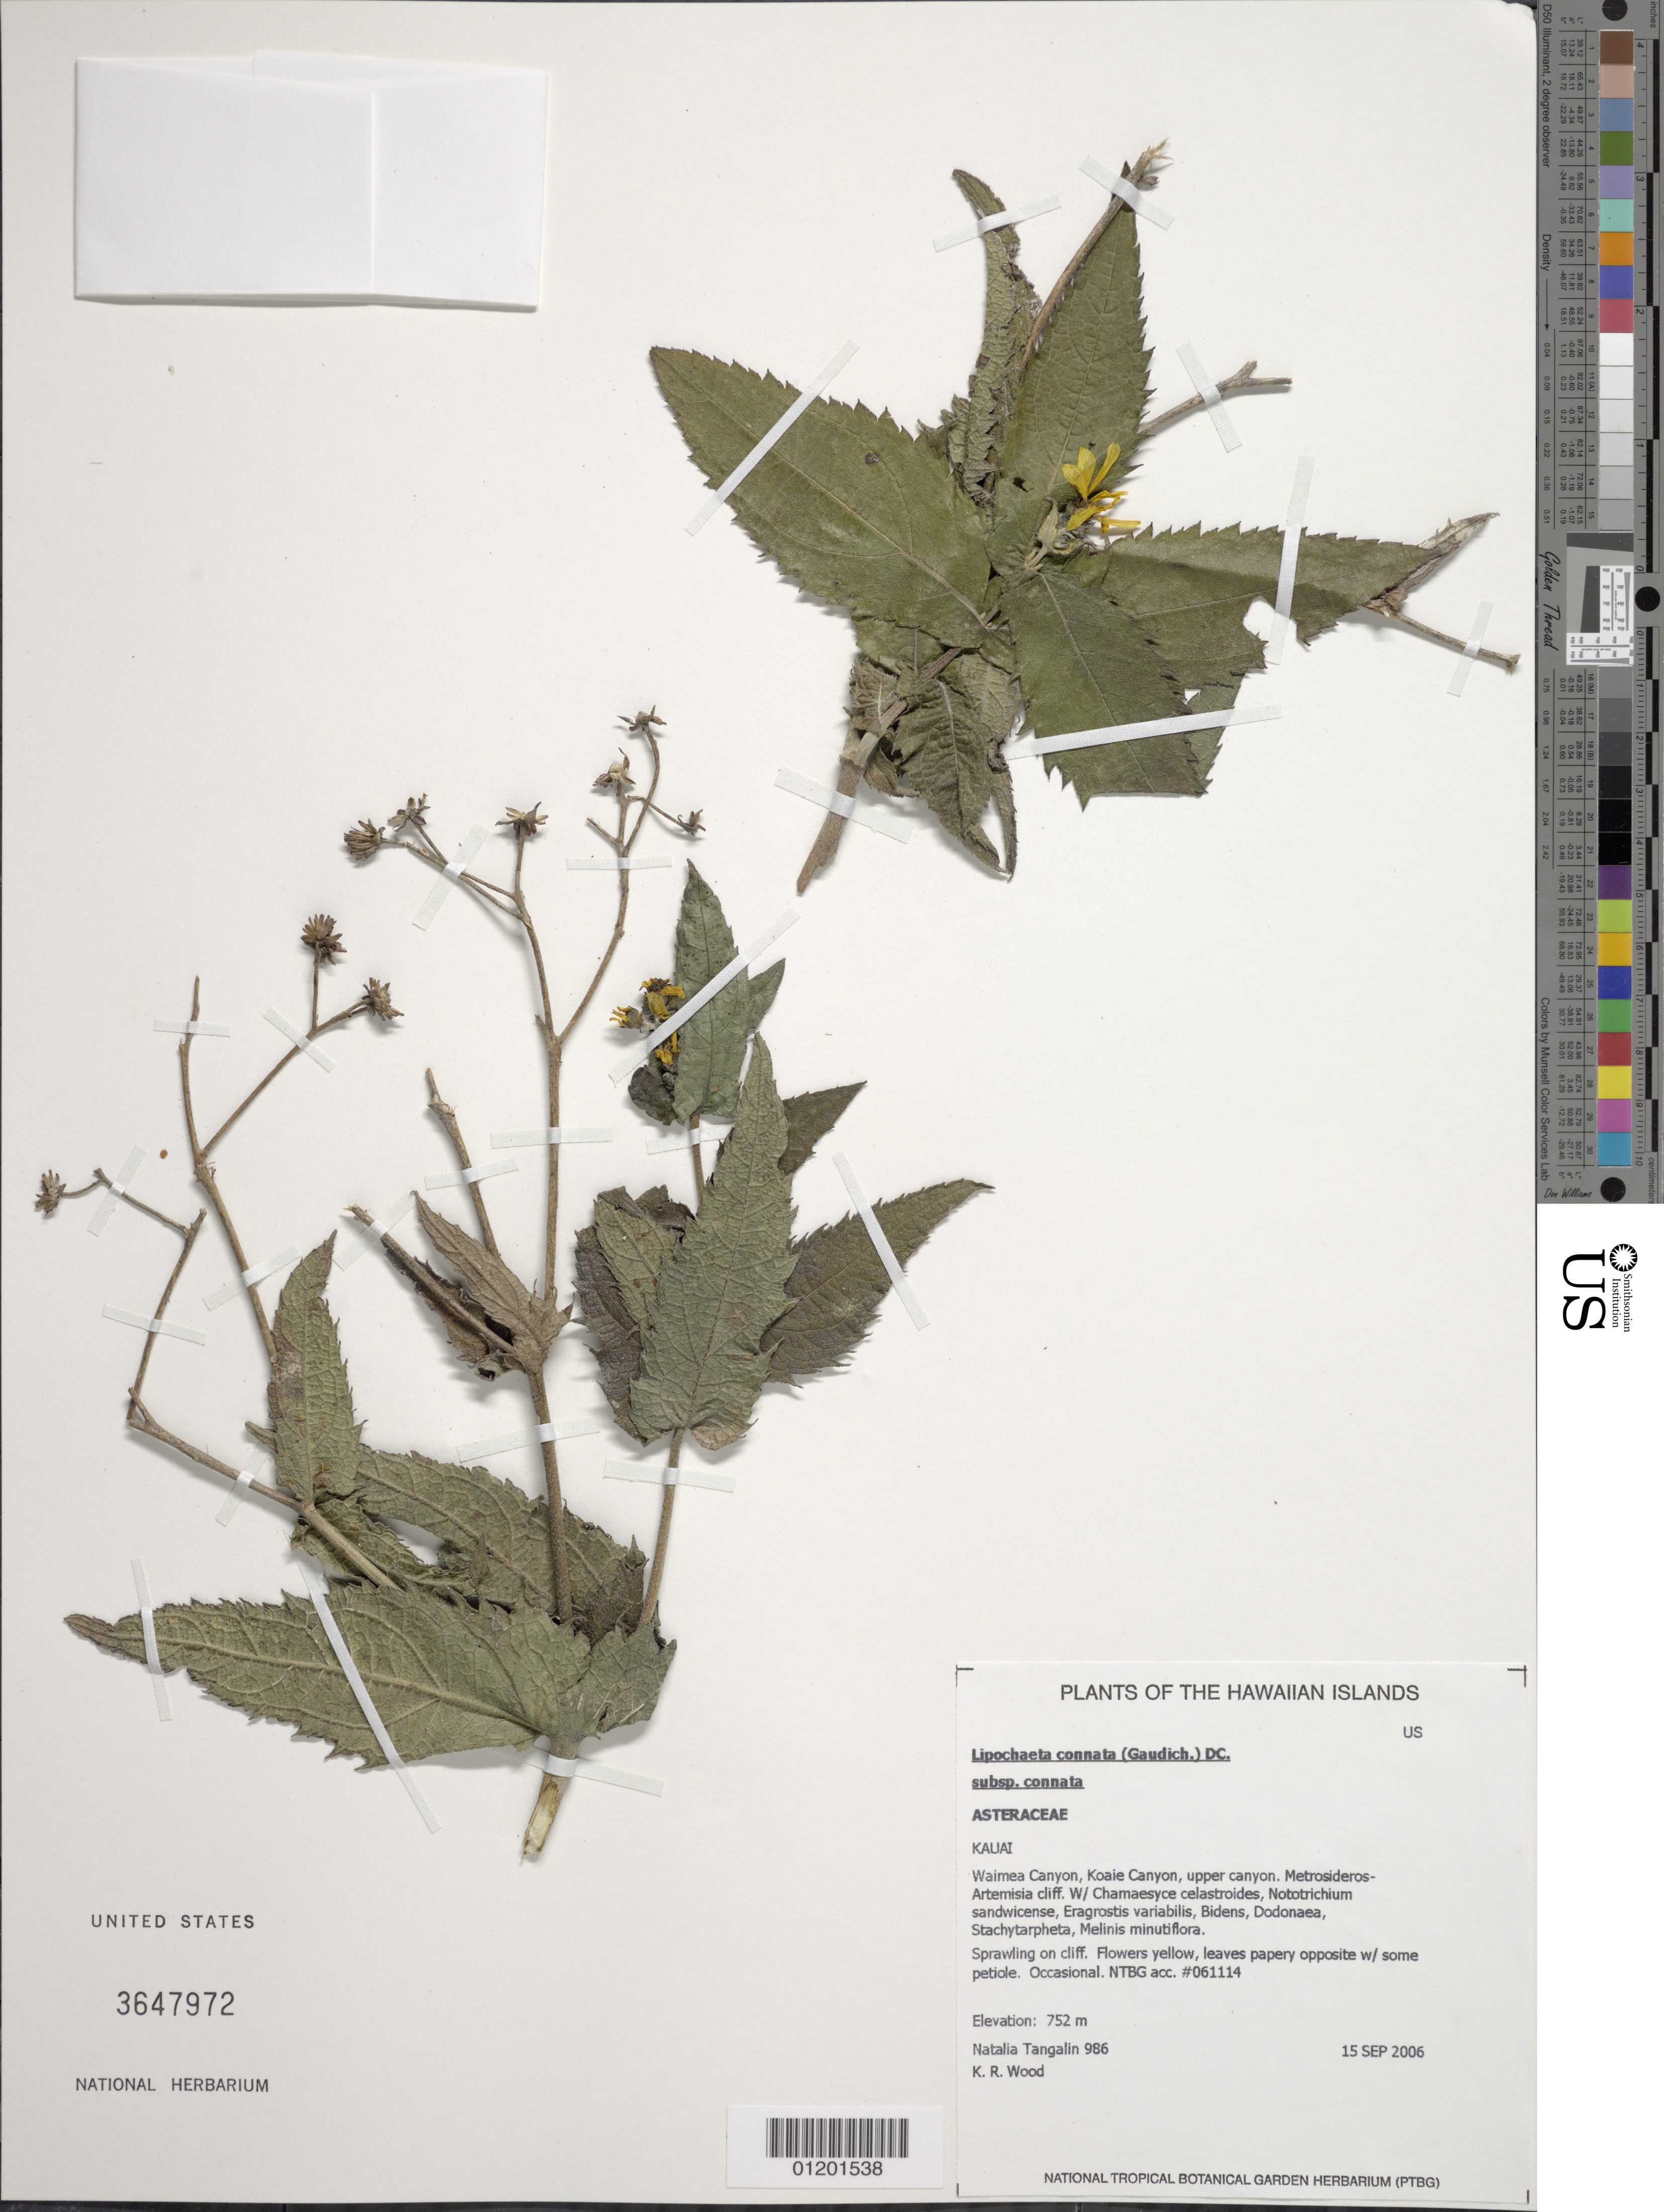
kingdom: Plantae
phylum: Tracheophyta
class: Magnoliopsida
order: Asterales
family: Asteraceae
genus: Lipochaeta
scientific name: Lipochaeta connata subsp. connata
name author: (Gaudich.) DC.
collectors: N. Tangalin & K. R. Wood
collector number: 986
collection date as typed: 15 Sep 2006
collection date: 2006-09-15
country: United States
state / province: Hawaii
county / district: Kauai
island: Kaua'i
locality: Waimea District, Koaie Canyon, upper canyon.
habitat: Cliff.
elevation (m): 752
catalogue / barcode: US 3647972